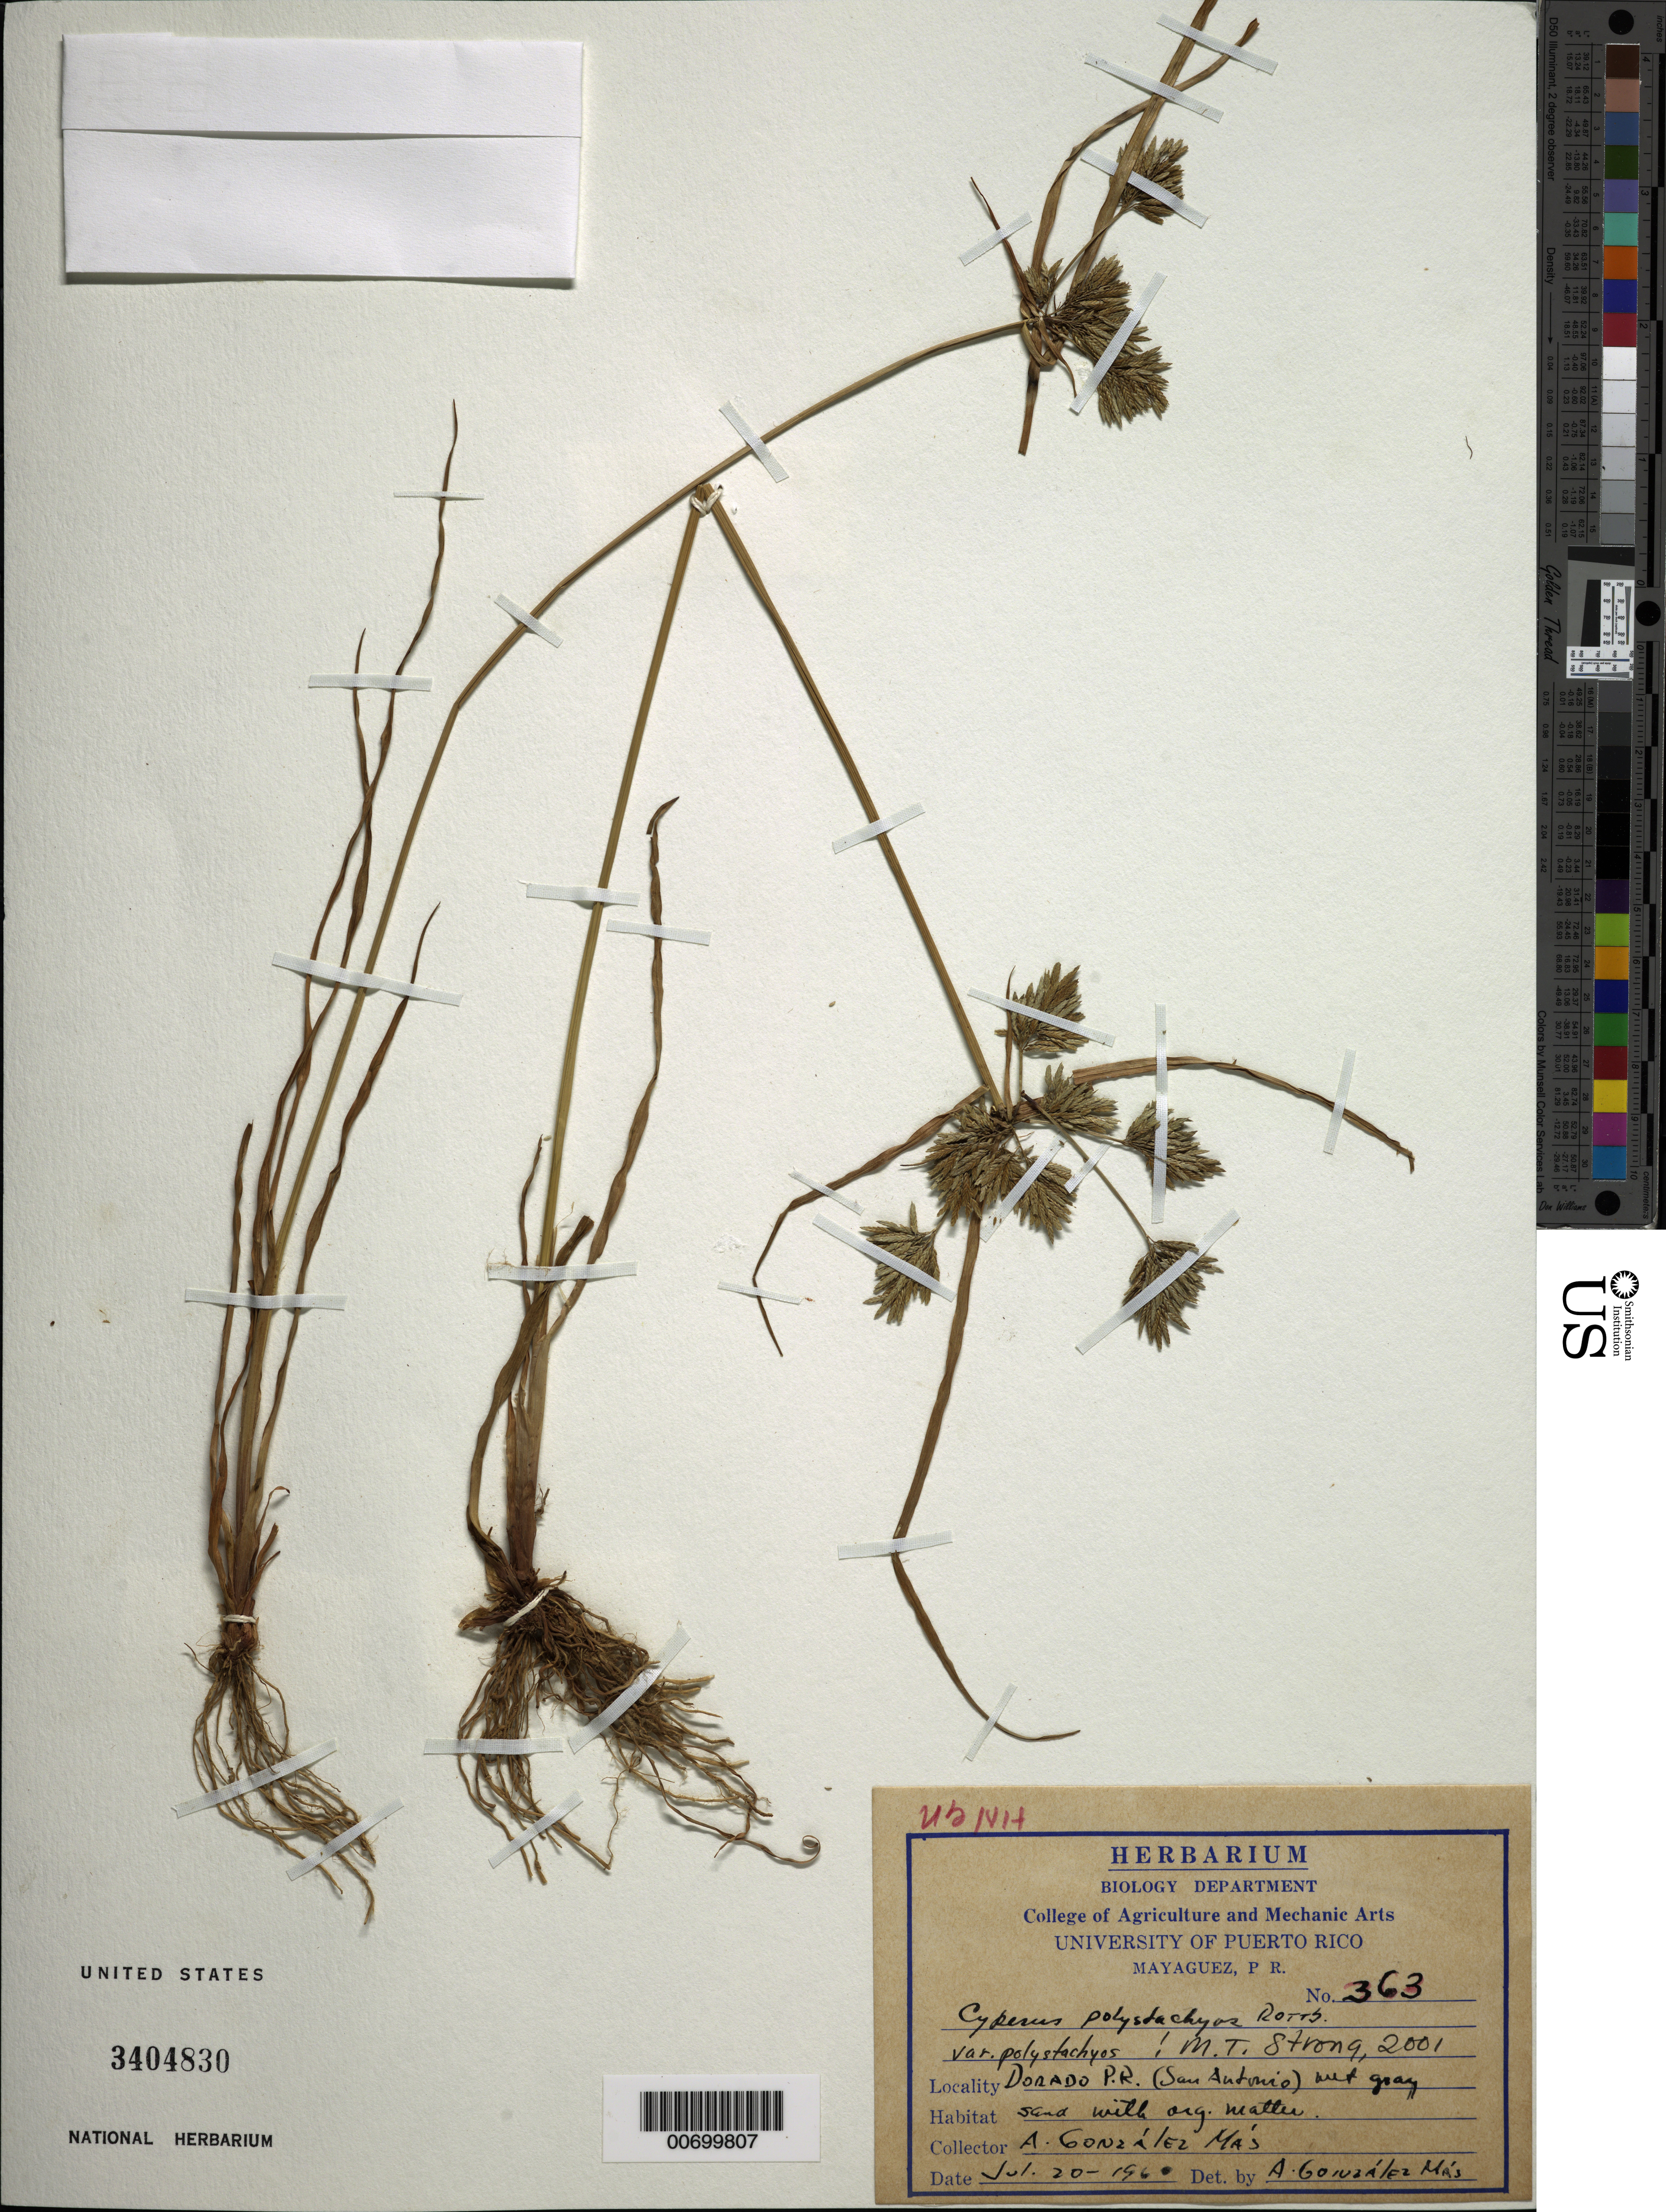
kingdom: Plantae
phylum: Tracheophyta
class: Liliopsida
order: Poales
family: Cyperaceae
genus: Cyperus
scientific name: Cyperus polystachyos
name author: Rottb.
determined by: Strong, M. T., (US), Smithsonian Institution - National Museum of Natural History (UNITED STATES)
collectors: A. González Más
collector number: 363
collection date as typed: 20 Jul 1960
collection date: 1960-07-20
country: Puerto Rico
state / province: Dorado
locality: Dorado: San Antonio.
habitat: Wet sand.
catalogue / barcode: US 3404830